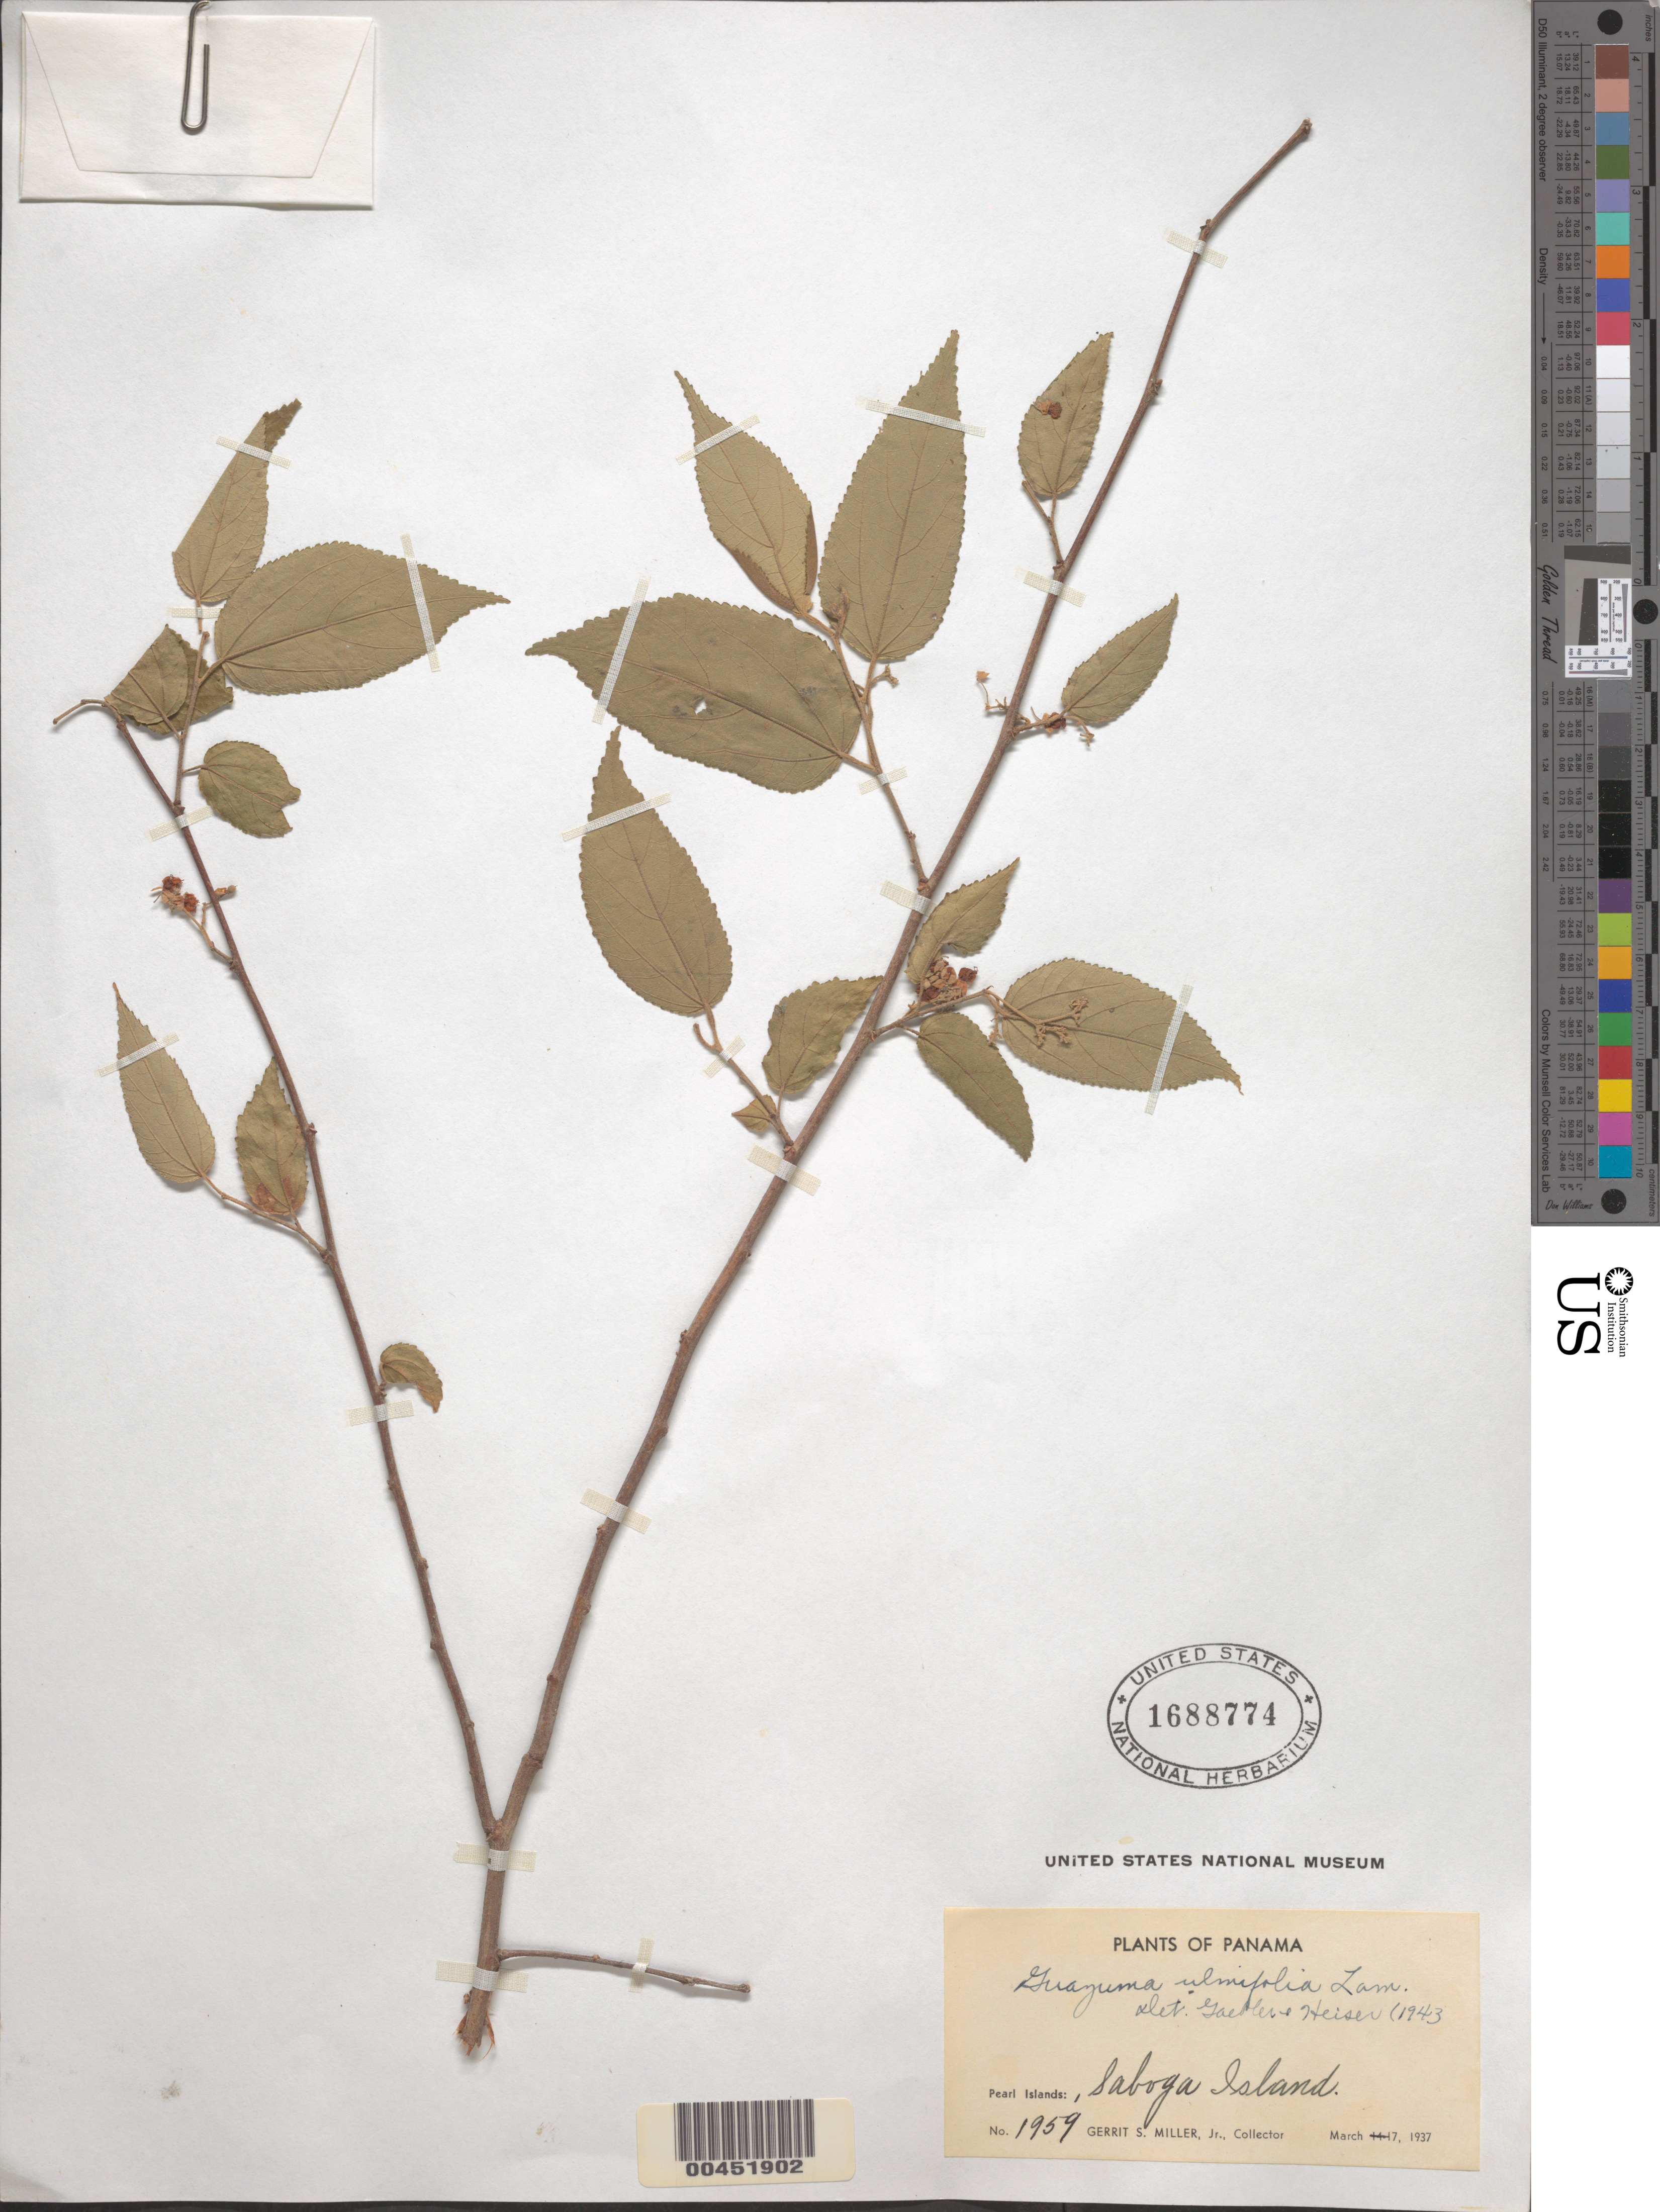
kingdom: Plantae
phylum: Tracheophyta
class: Magnoliopsida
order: Malvales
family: Malvaceae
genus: Guazuma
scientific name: Guazuma ulmifolia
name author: Lam.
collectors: G. S. Miller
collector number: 1959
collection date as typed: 17 Mar 1937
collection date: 1937-03-17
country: Panama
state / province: Panamá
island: Saboga Island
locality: Saboga I. [Perlas Is.]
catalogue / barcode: US 1688774